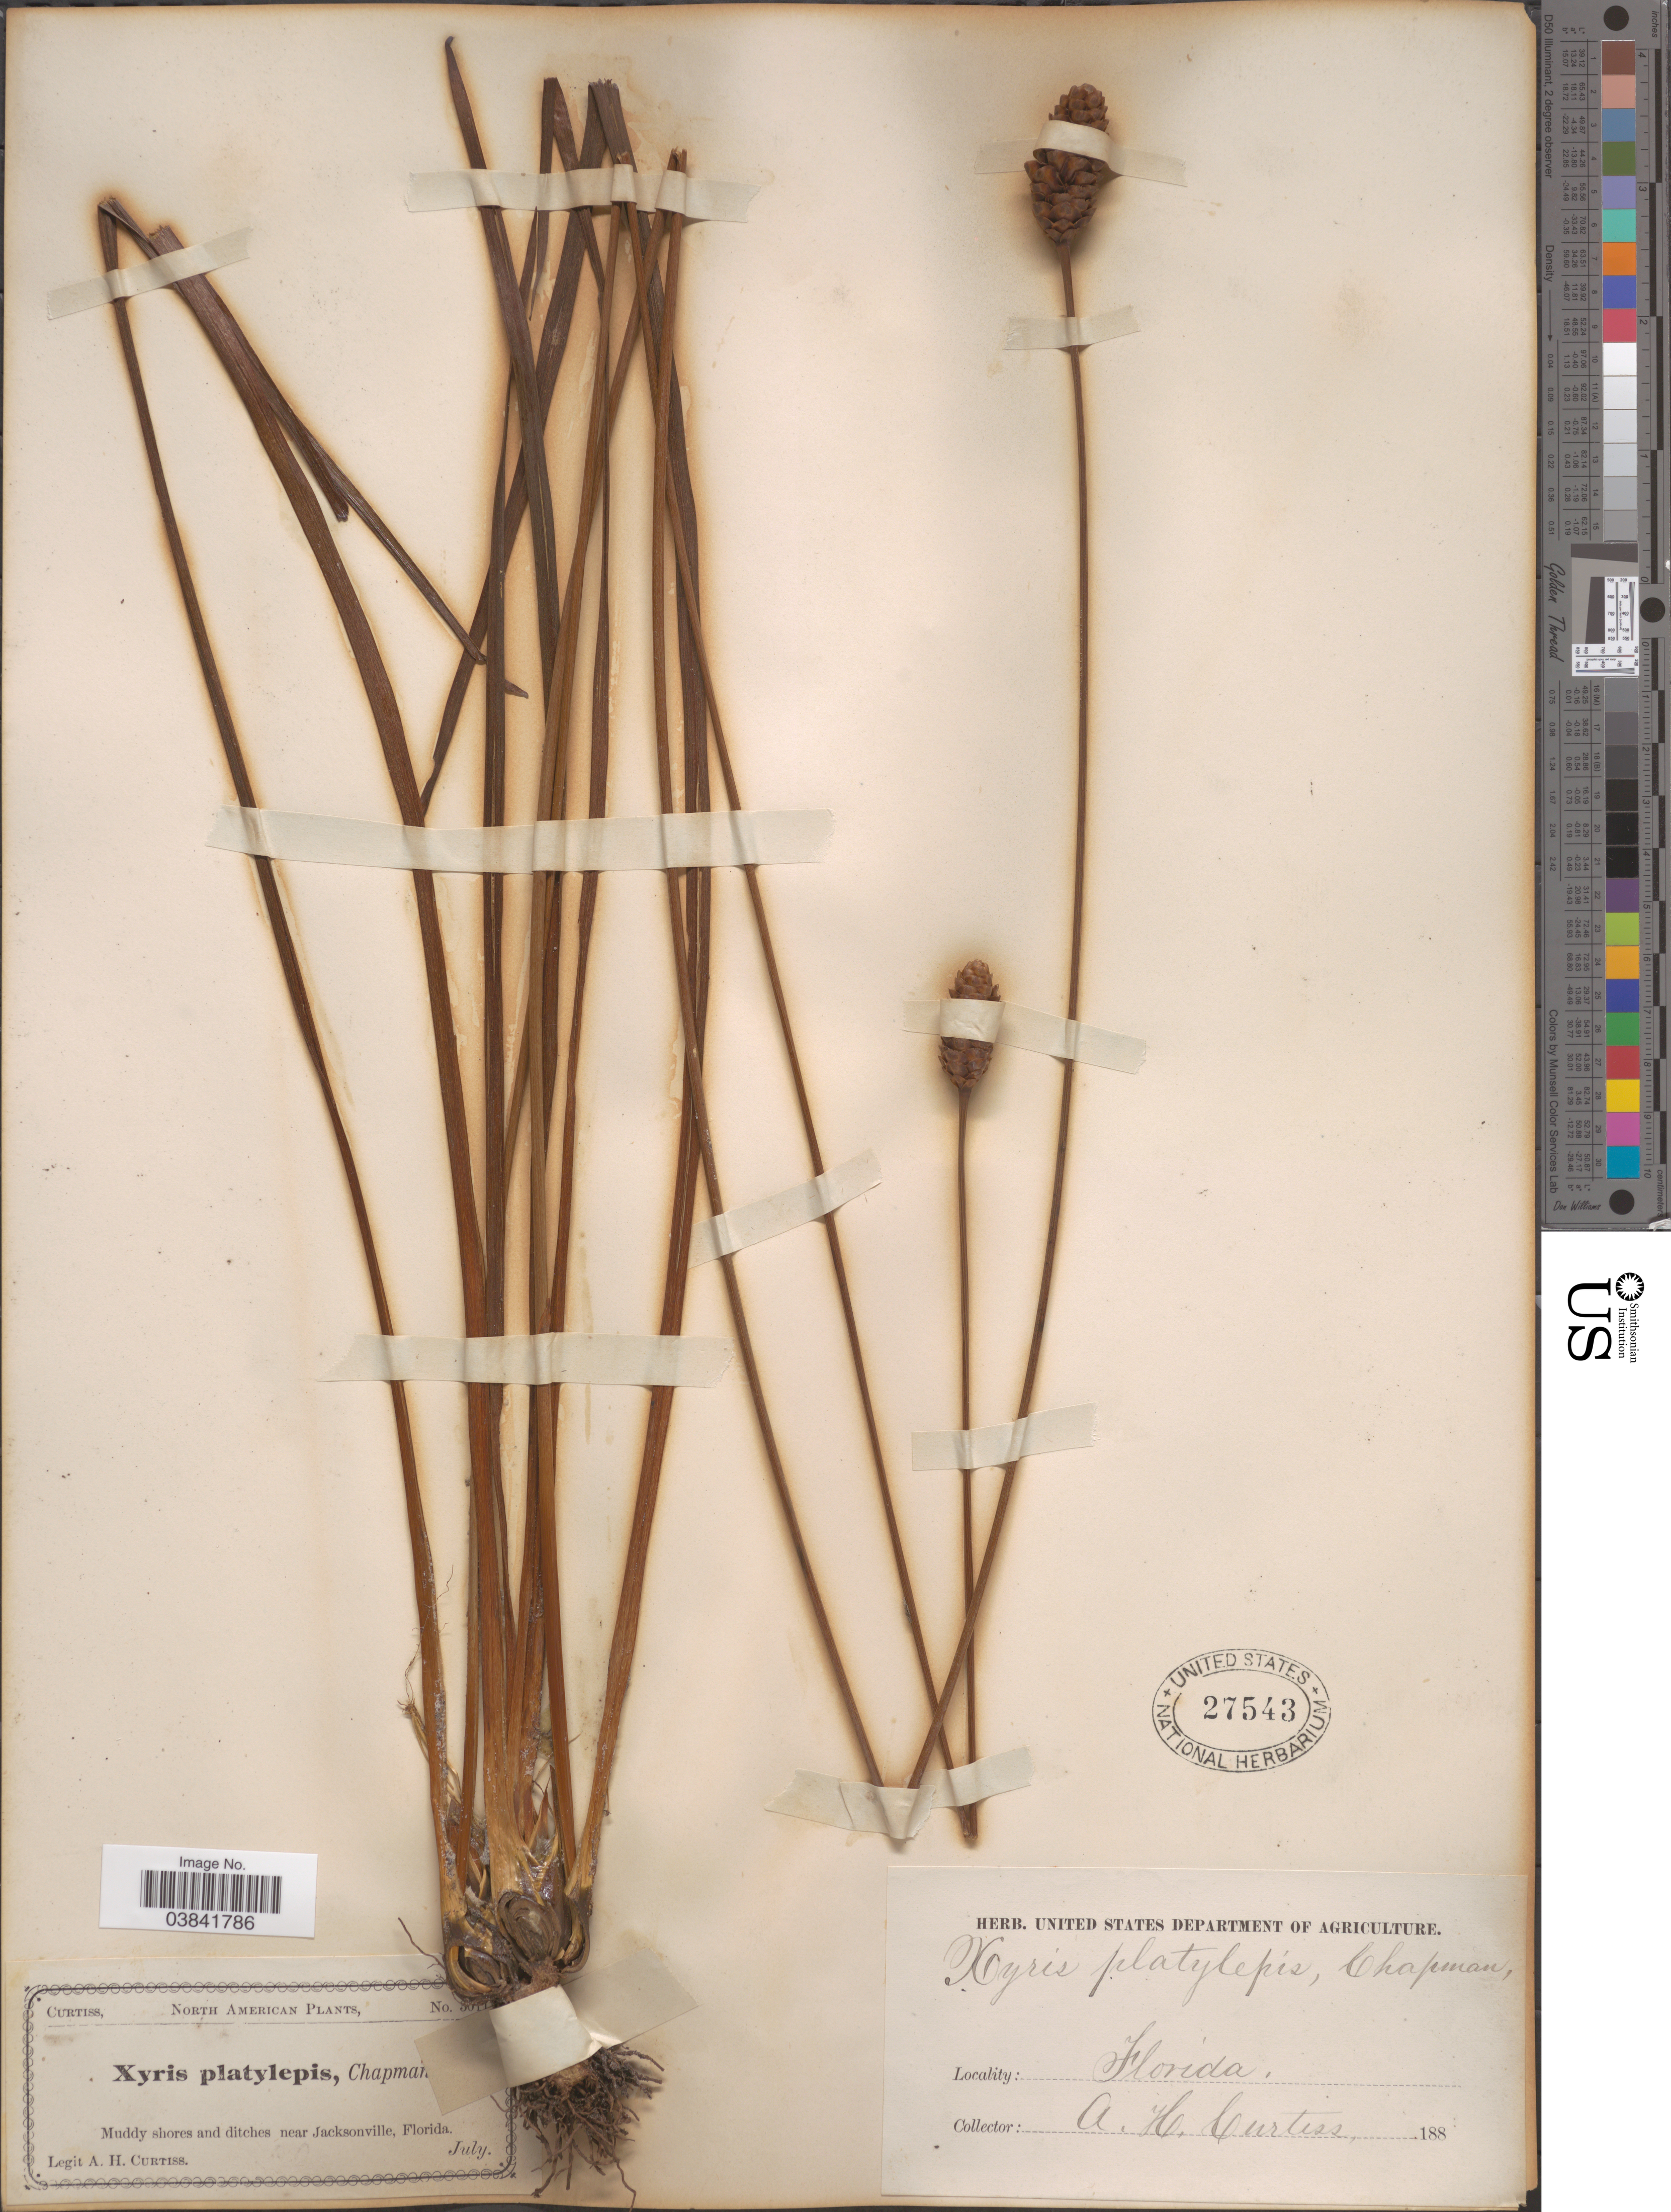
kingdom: Plantae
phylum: Tracheophyta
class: Liliopsida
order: Poales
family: Xyridaceae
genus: Xyris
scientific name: Xyris platylepis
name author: Chapm.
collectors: A. H. Curtiss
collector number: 3011*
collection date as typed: July 188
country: United States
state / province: Florida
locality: Muddy shores and ditches near Jacksonville.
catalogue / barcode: US 27543